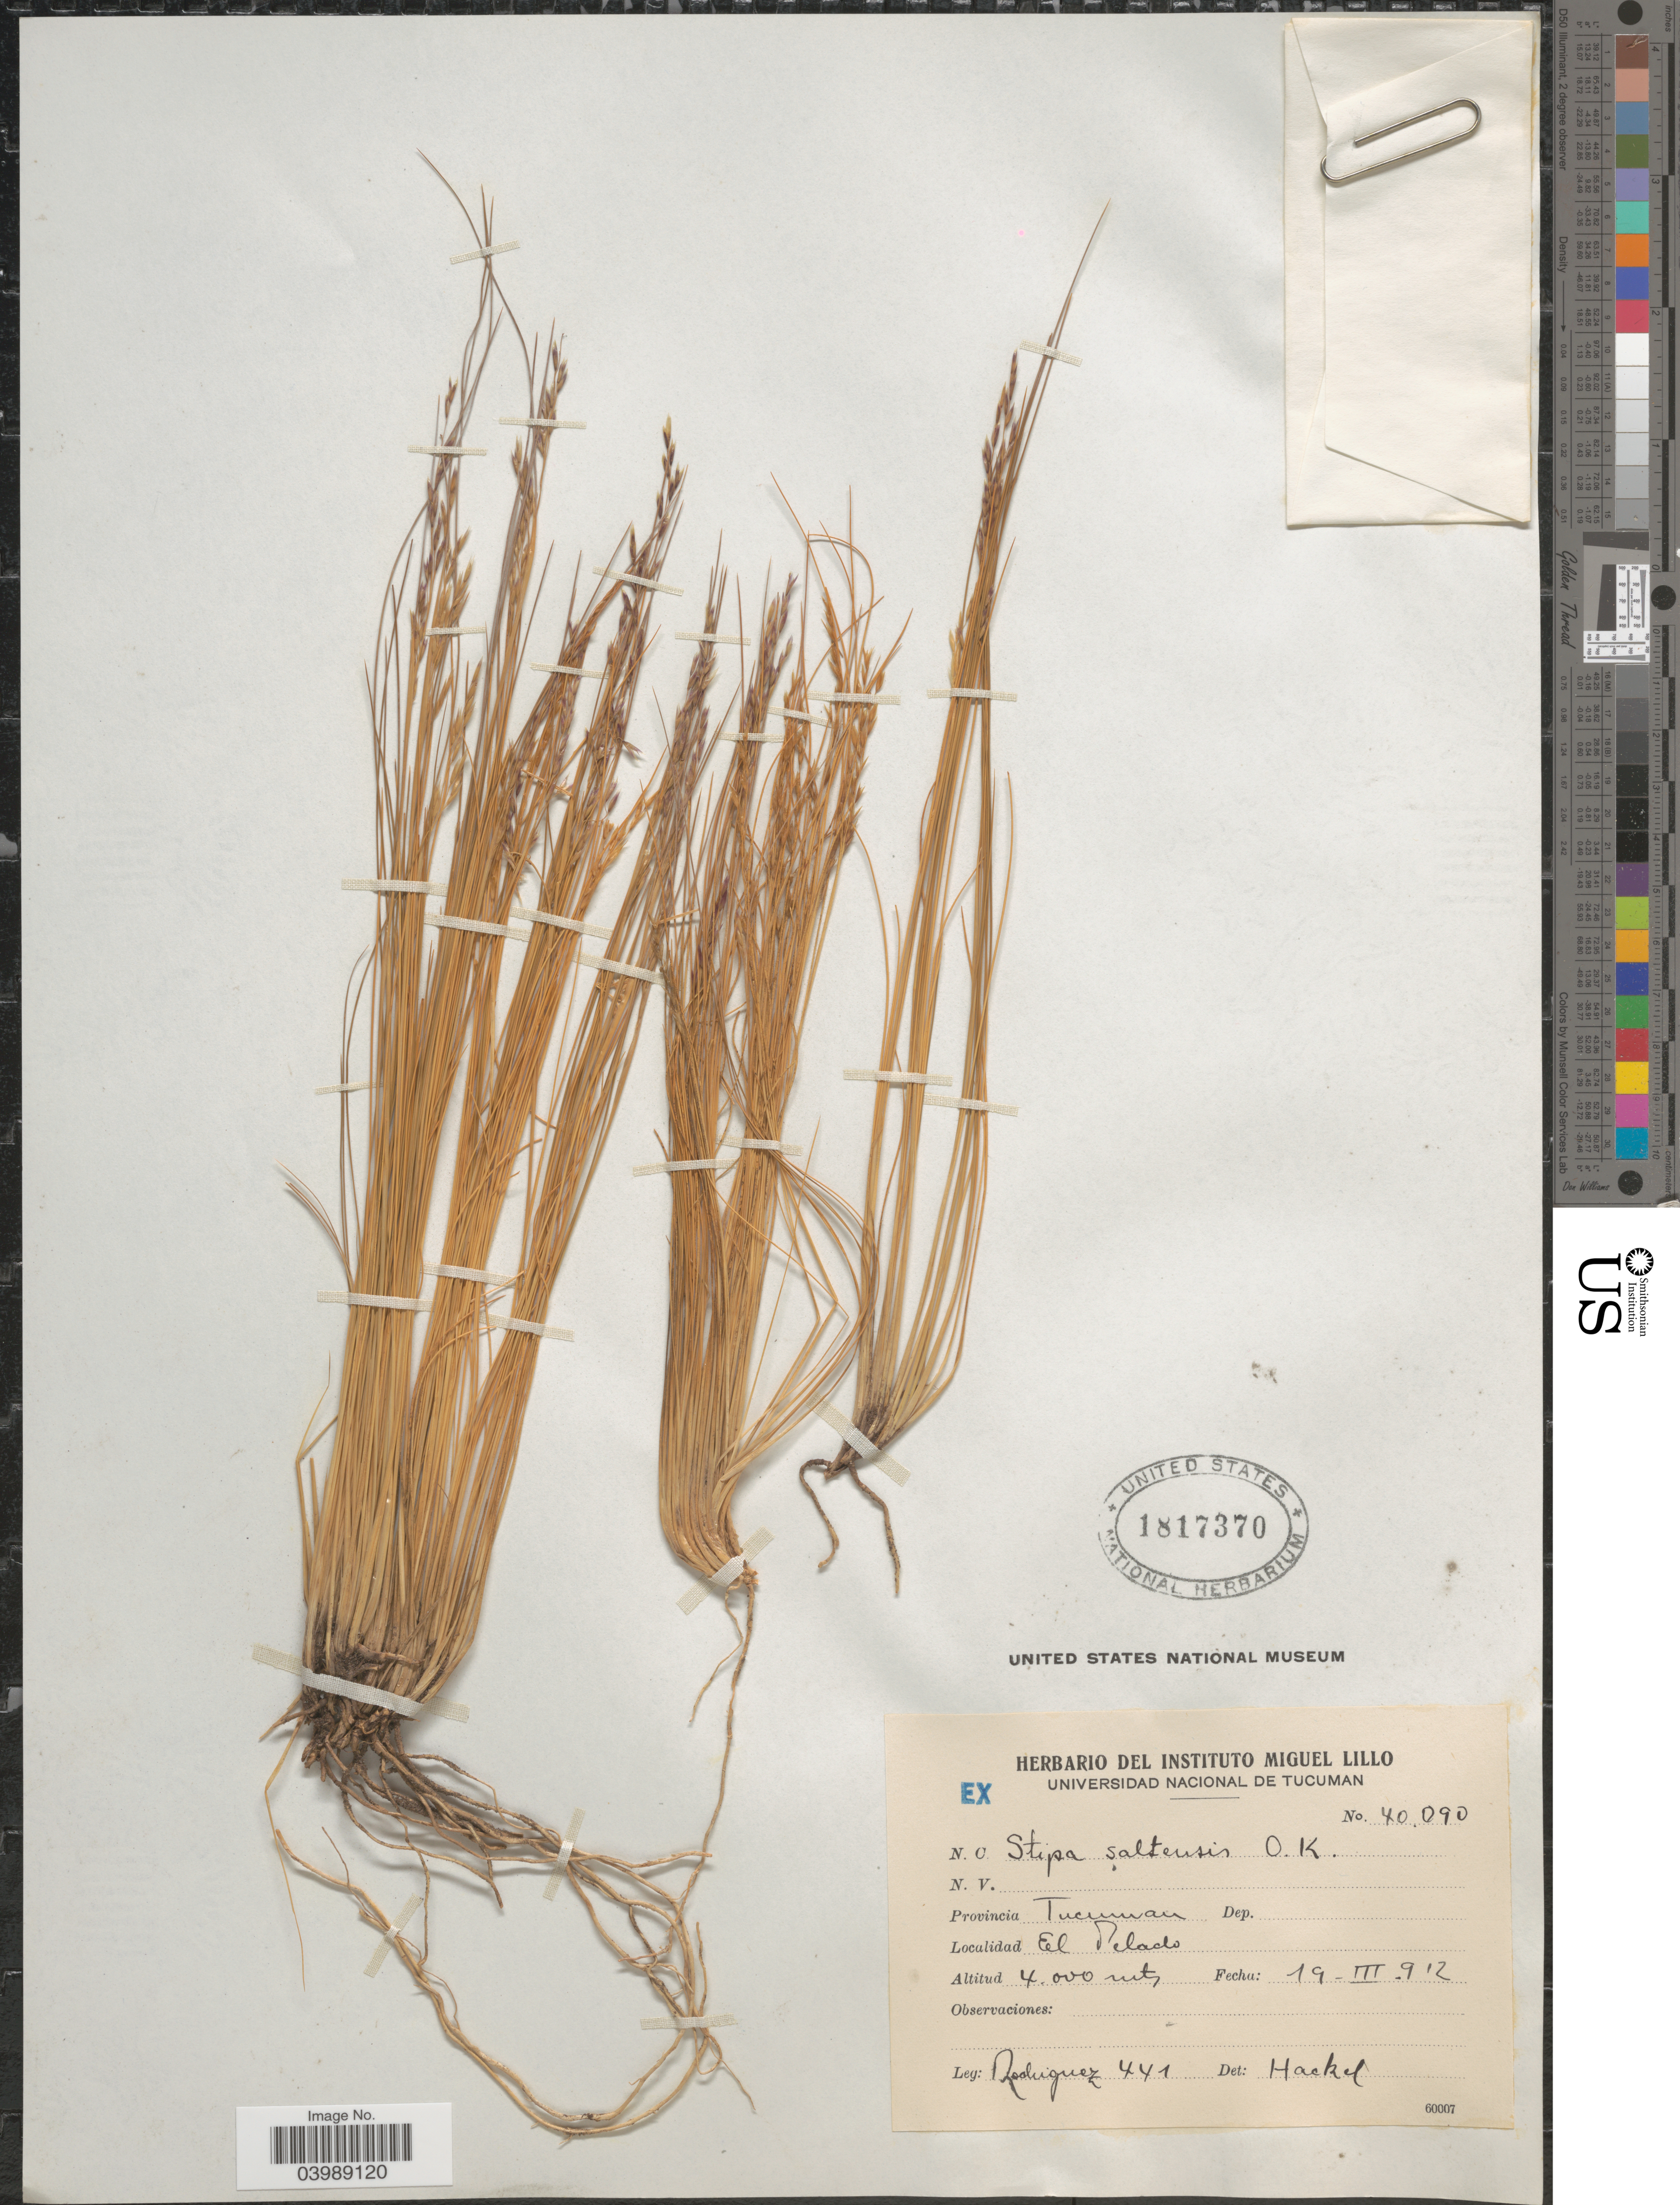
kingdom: Plantae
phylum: Tracheophyta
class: Liliopsida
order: Poales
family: Poaceae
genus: Anatherostipa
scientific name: Anatherostipa mucronata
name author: (Griseb.) F. Rojas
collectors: Rodriguez, --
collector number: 441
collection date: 1912-03-19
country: Argentina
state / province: Tucuman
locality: El Pelado.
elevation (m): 4000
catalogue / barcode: US 1817370